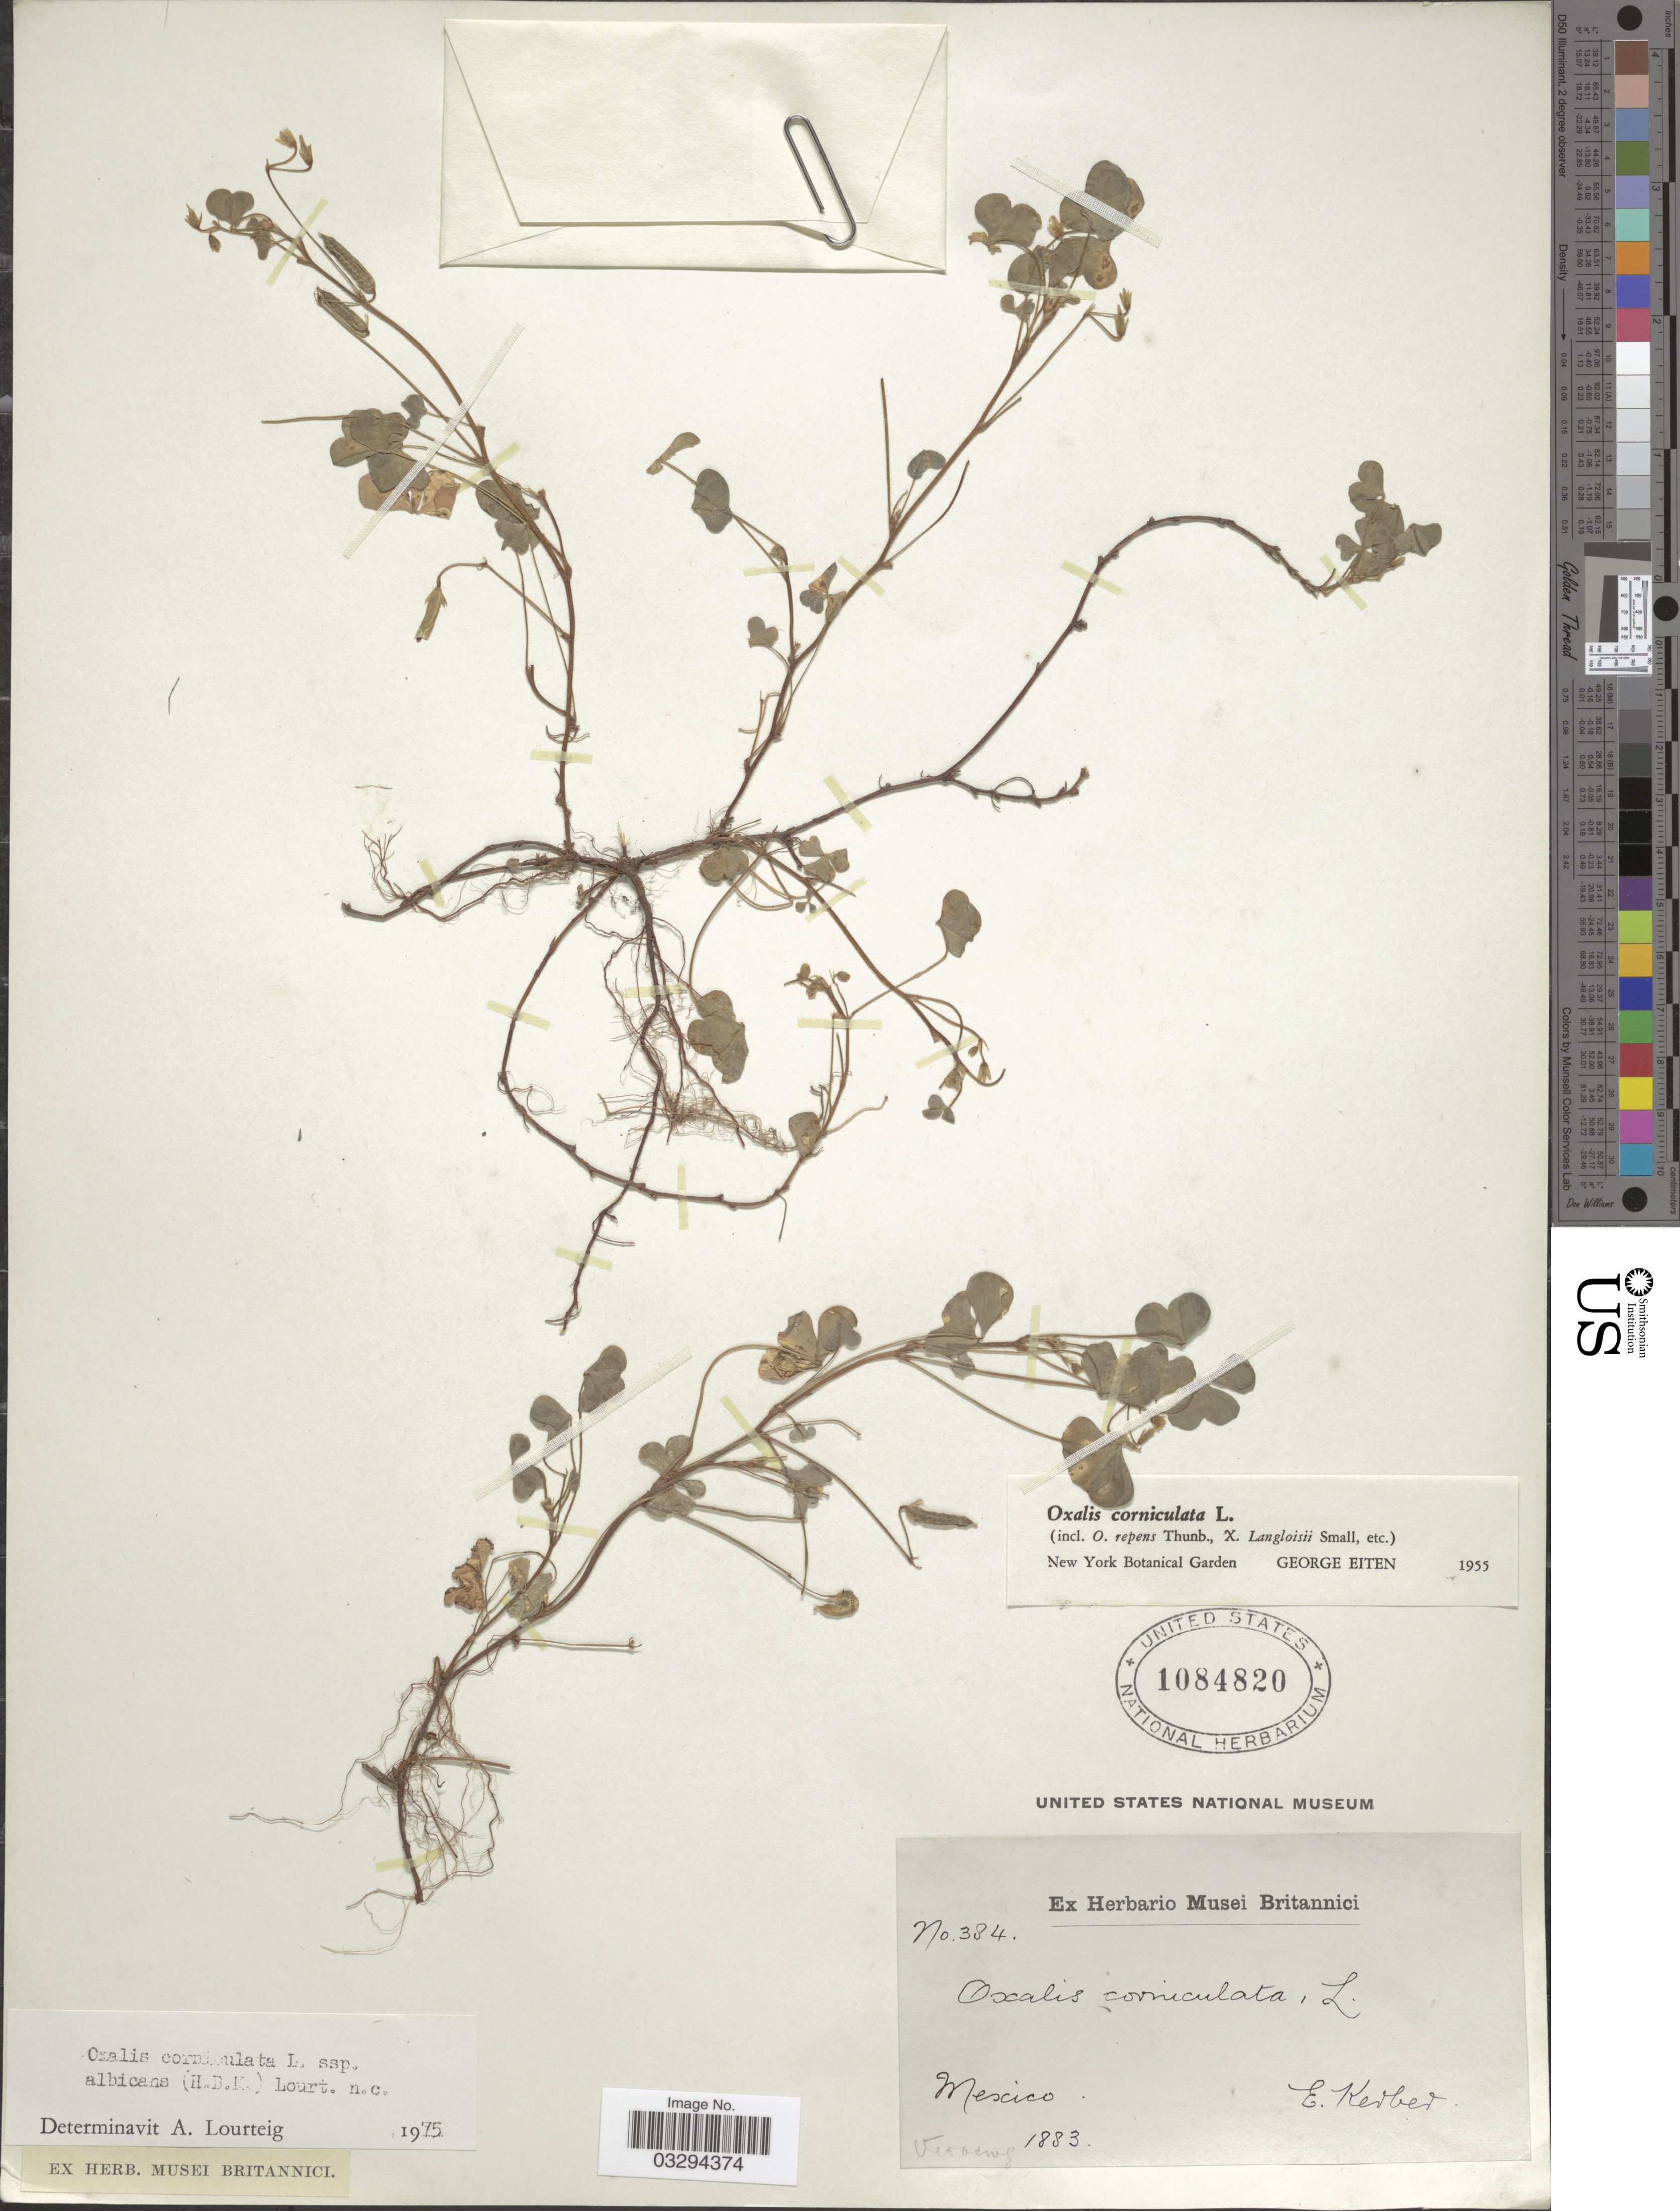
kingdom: Plantae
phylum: Tracheophyta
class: Magnoliopsida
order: Oxalidales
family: Oxalidaceae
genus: Oxalis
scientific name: Oxalis corniculata subsp. albicans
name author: (Kunth) Lourteig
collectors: E. Kerber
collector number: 384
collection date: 1883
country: Mexico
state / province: Veracruz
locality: Veracruz.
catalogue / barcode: US 1084820